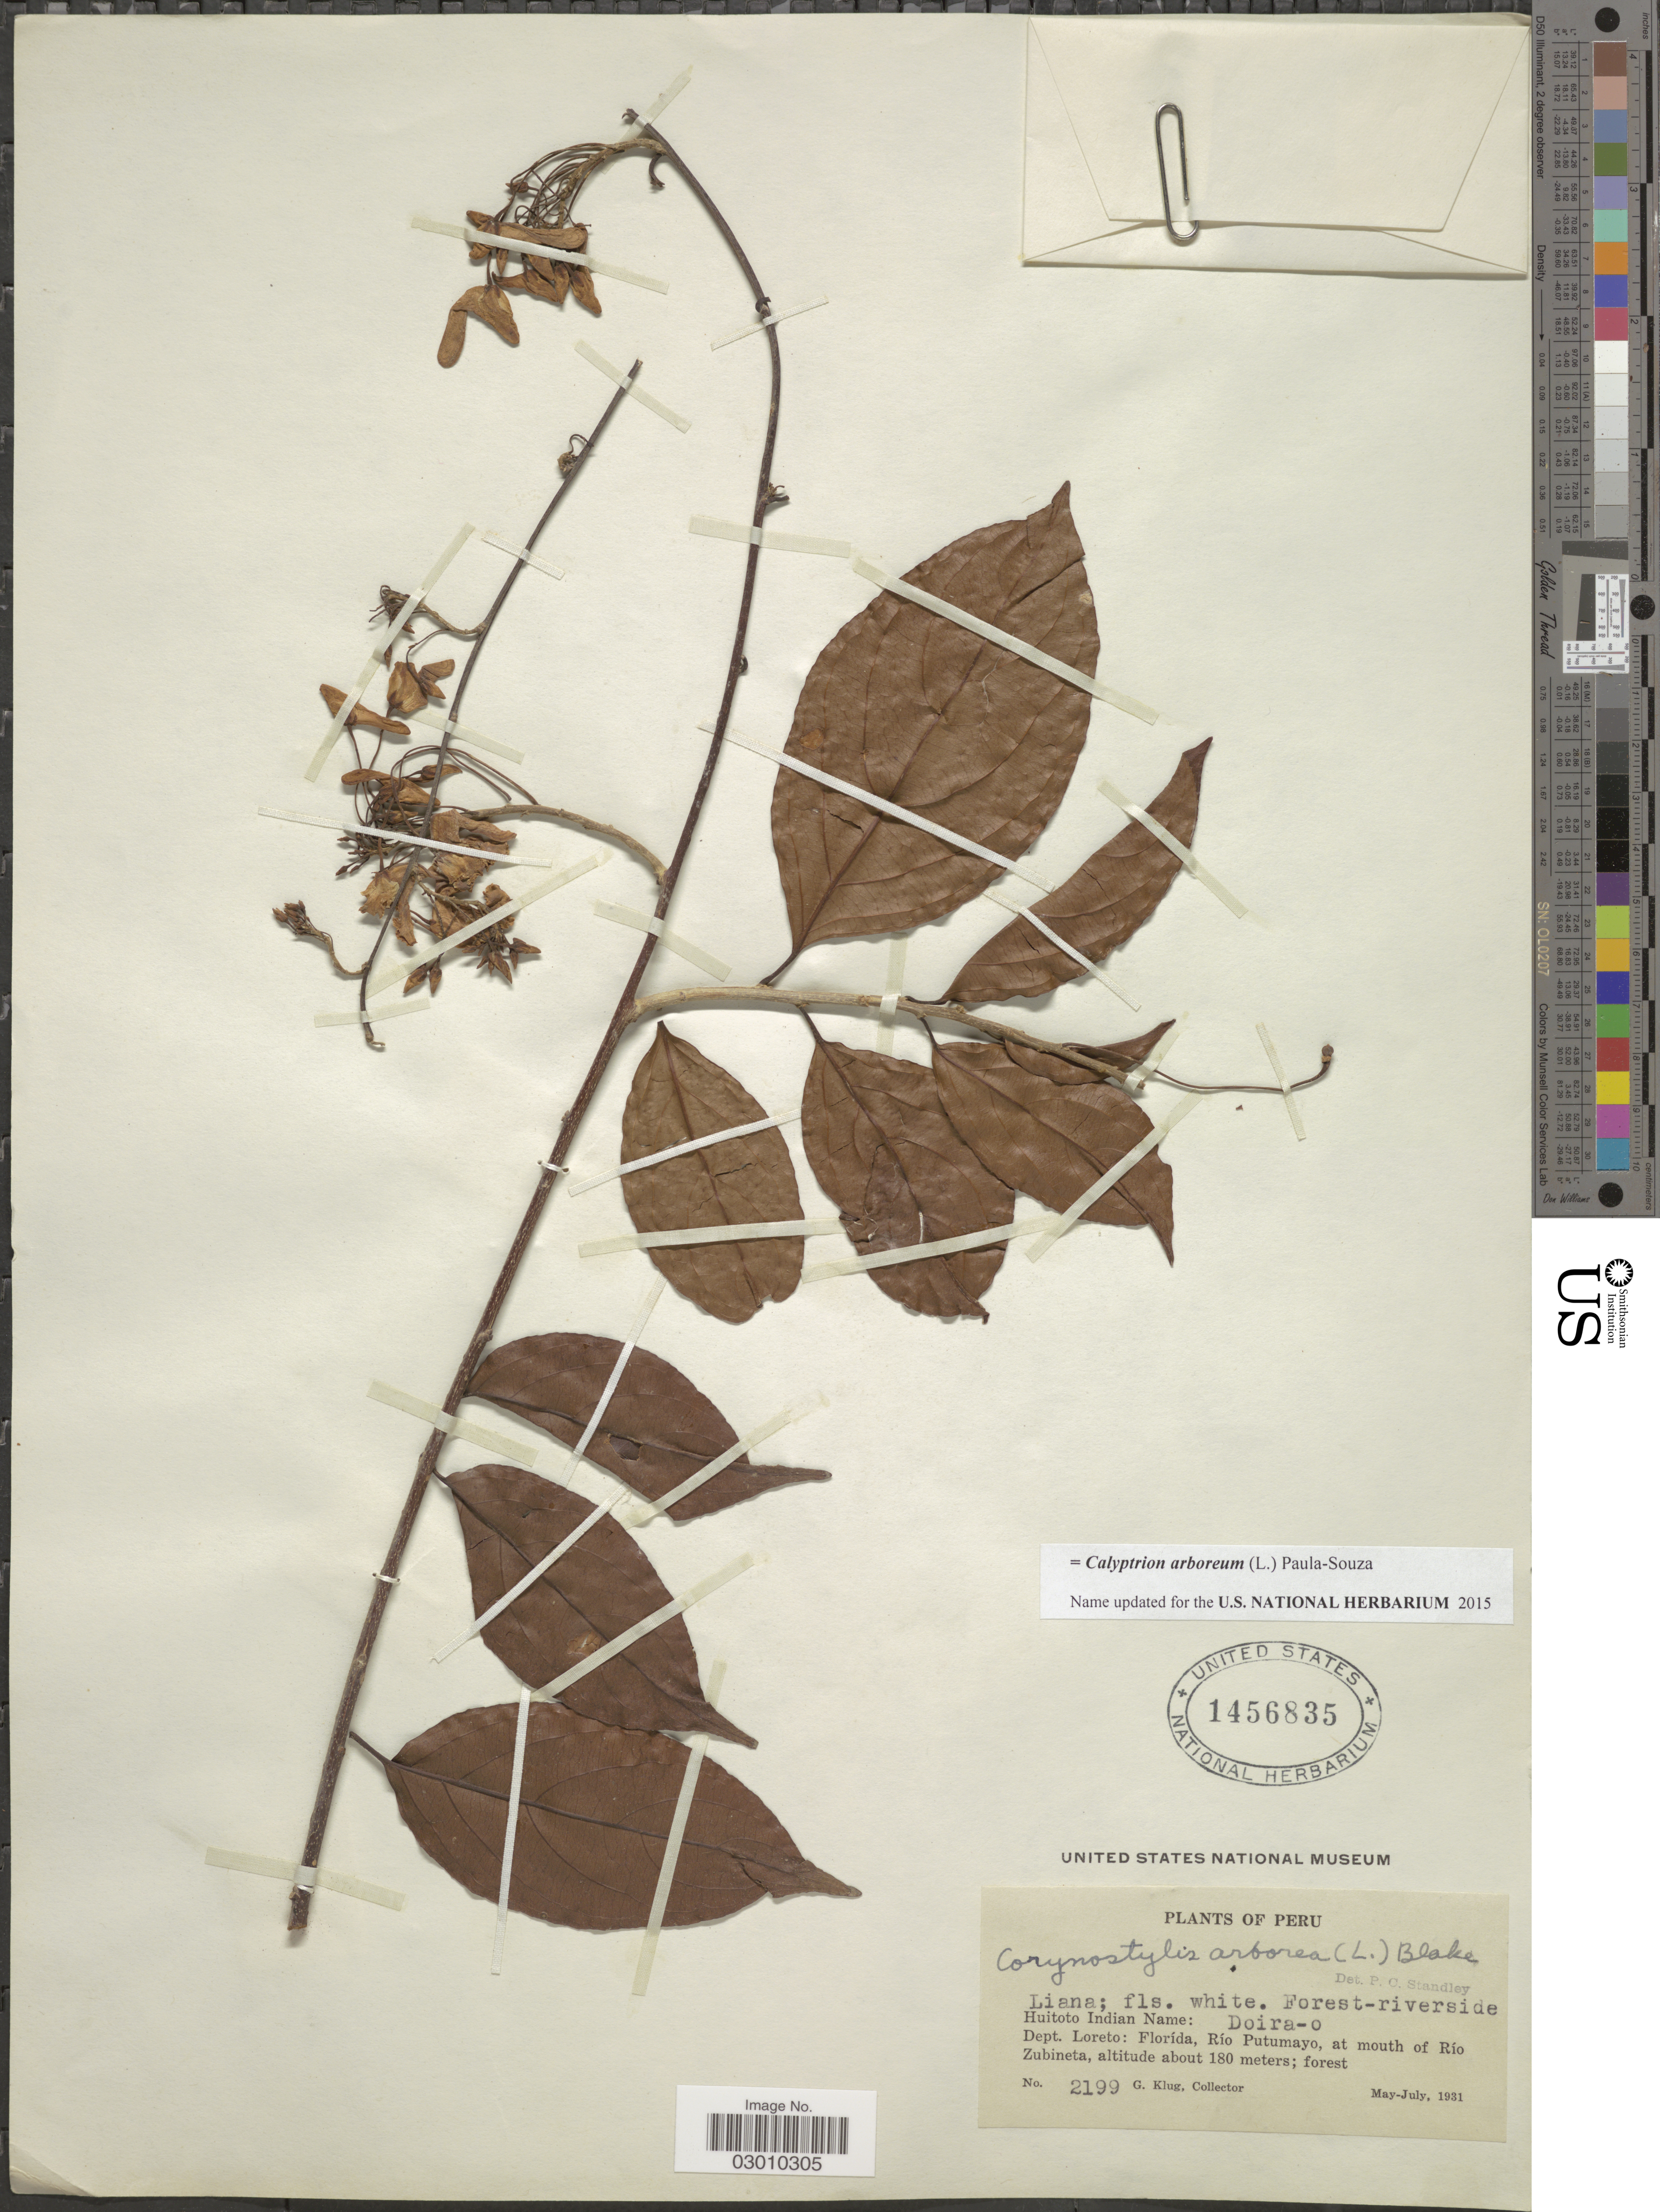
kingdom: Plantae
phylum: Tracheophyta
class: Magnoliopsida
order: Malpighiales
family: Violaceae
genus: Calyptrion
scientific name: Calyptrion arboreum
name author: (L.) Paula-Souza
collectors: G. Klug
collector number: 2199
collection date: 1931-05/1931-07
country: Peru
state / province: Loreto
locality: Dept. Loreto: Florída, Río Putumayo, at mouth of Río Zubineta.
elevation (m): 180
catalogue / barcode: US 1456835